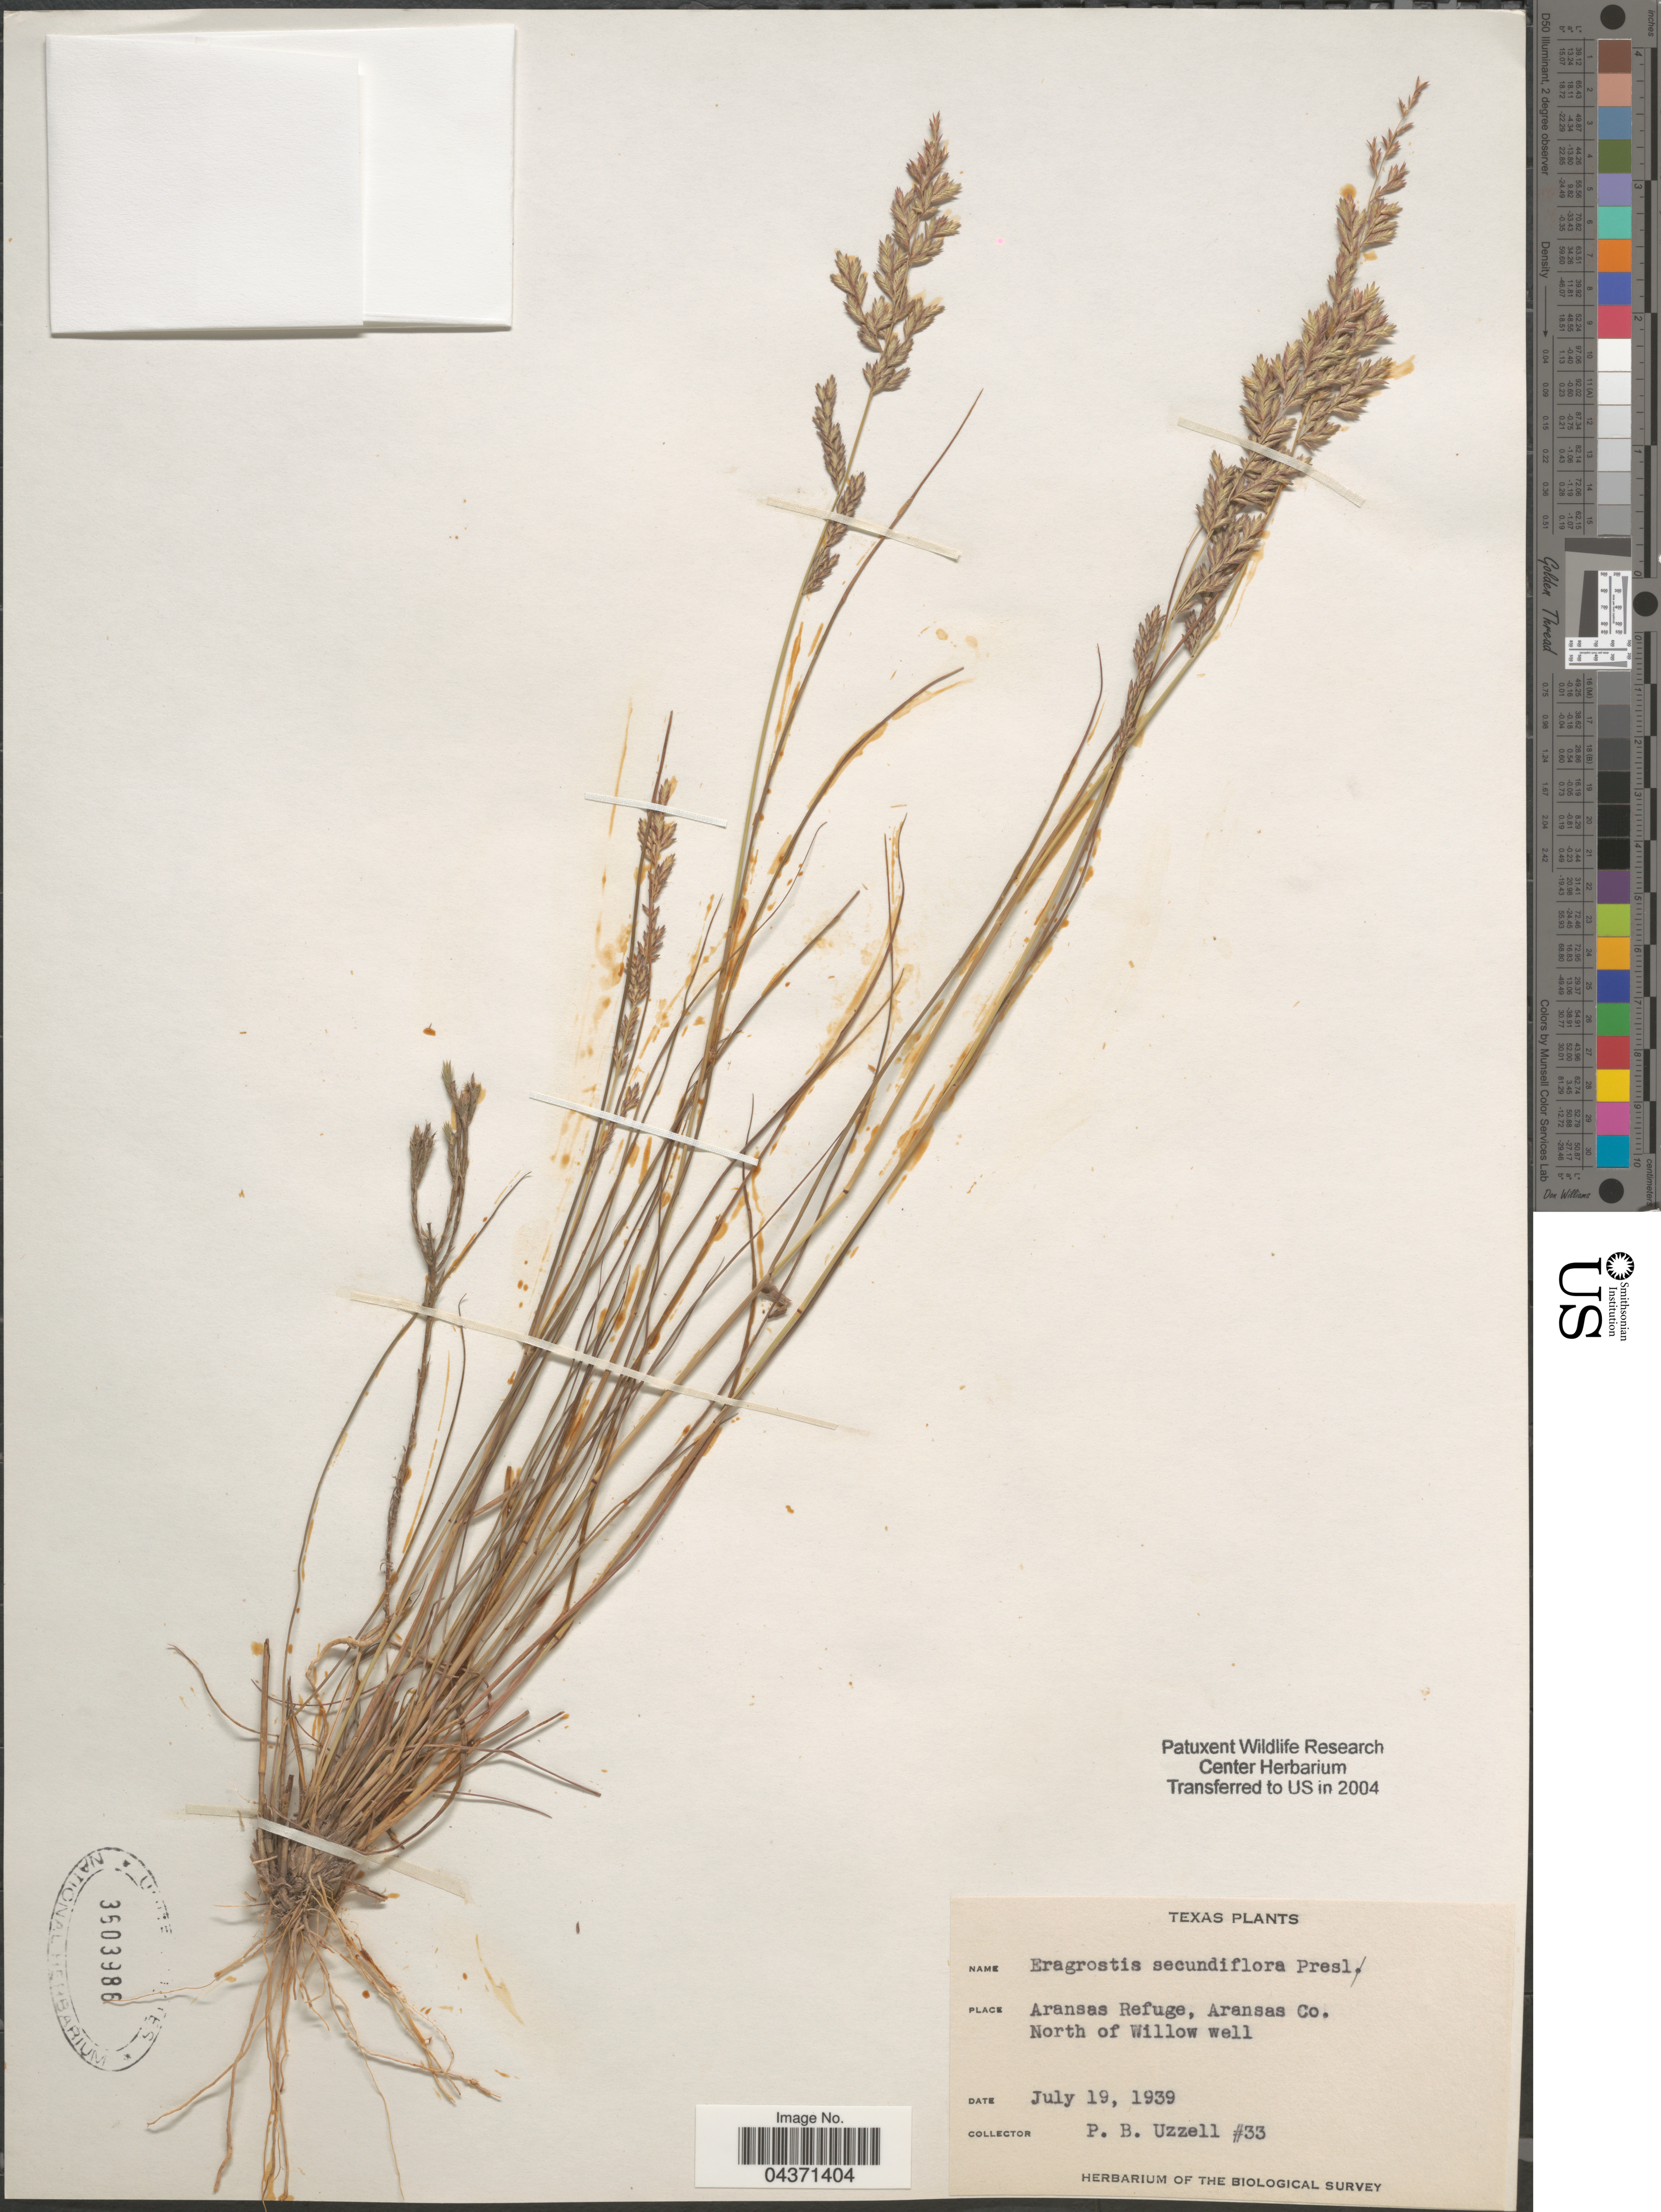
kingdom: Plantae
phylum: Tracheophyta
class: Liliopsida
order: Poales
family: Poaceae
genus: Eragrostis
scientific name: Eragrostis secundiflora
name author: J. Presl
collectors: P. Uzzell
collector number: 33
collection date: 1939-07-19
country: United States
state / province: Texas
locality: Aransas Refuge, Aransas Co. North of Willow well. The Biological Survey.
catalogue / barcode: US 3603986